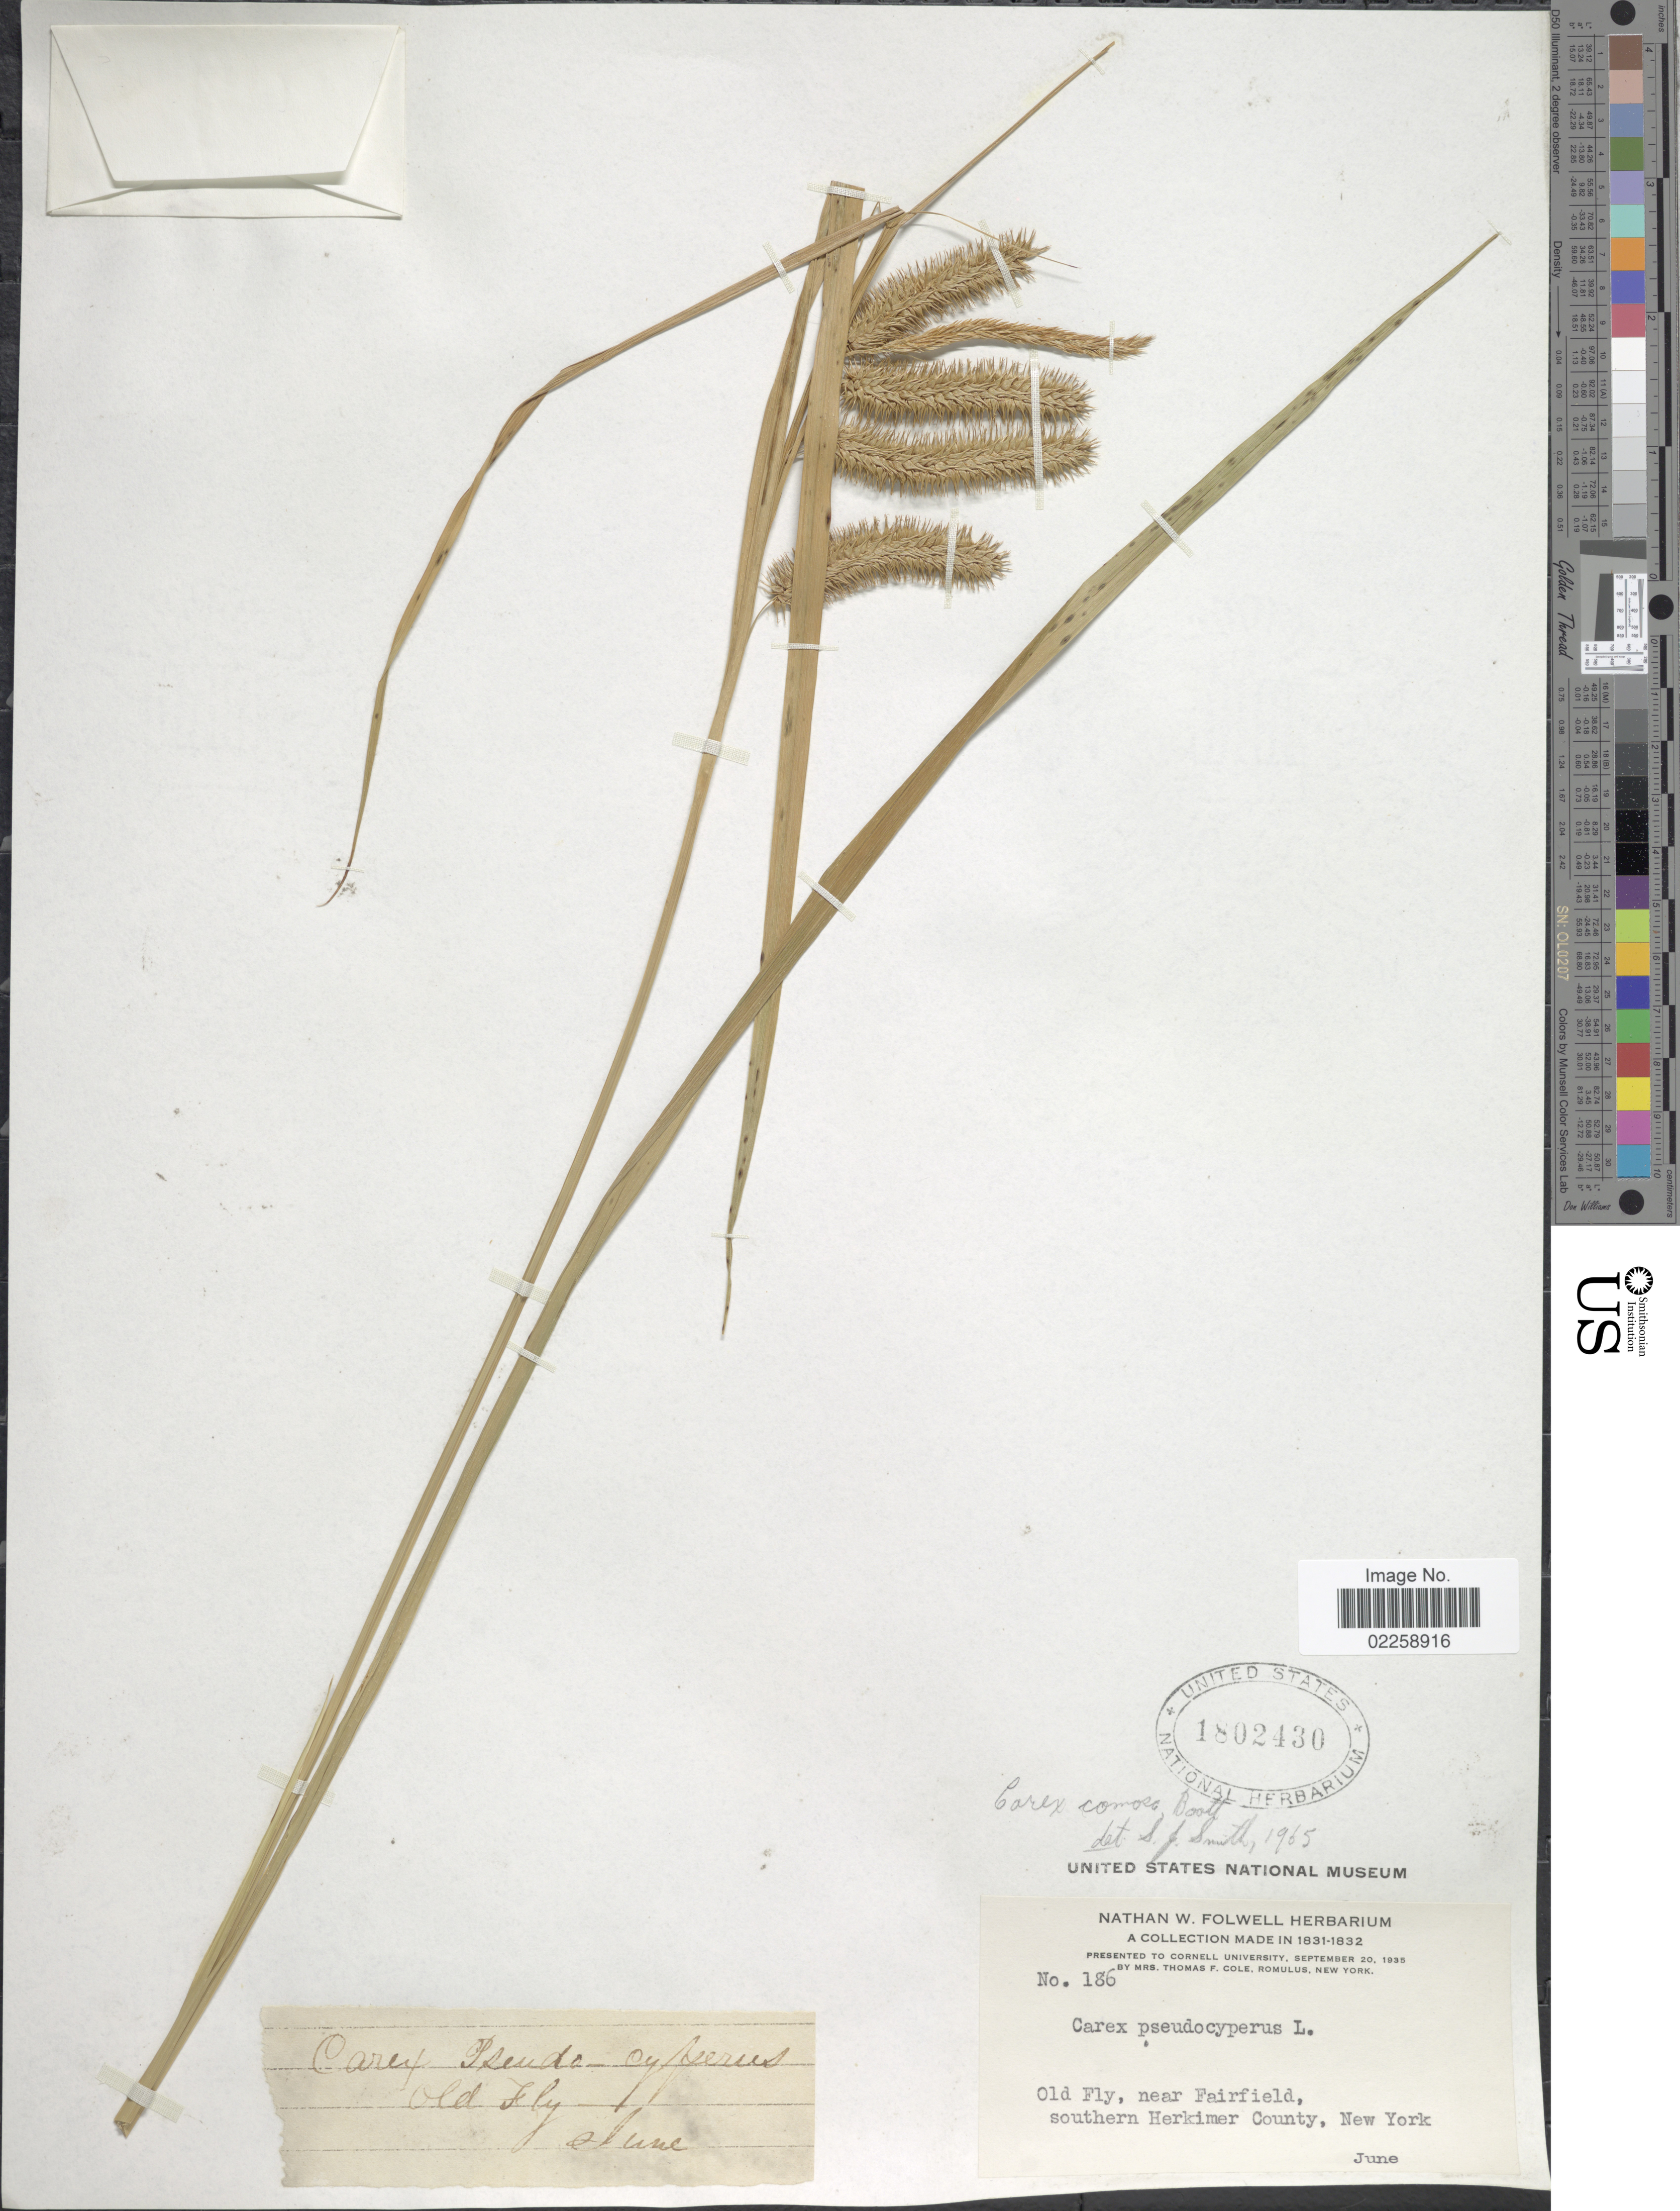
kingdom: Plantae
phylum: Tracheophyta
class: Liliopsida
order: Poales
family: Cyperaceae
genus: Carex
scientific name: Carex comosa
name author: Boott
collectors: T. Cole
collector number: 186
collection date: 1935-06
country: United States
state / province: New York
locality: Old Fly, near Fairfield, southern Herkimer County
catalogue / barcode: US 1802430